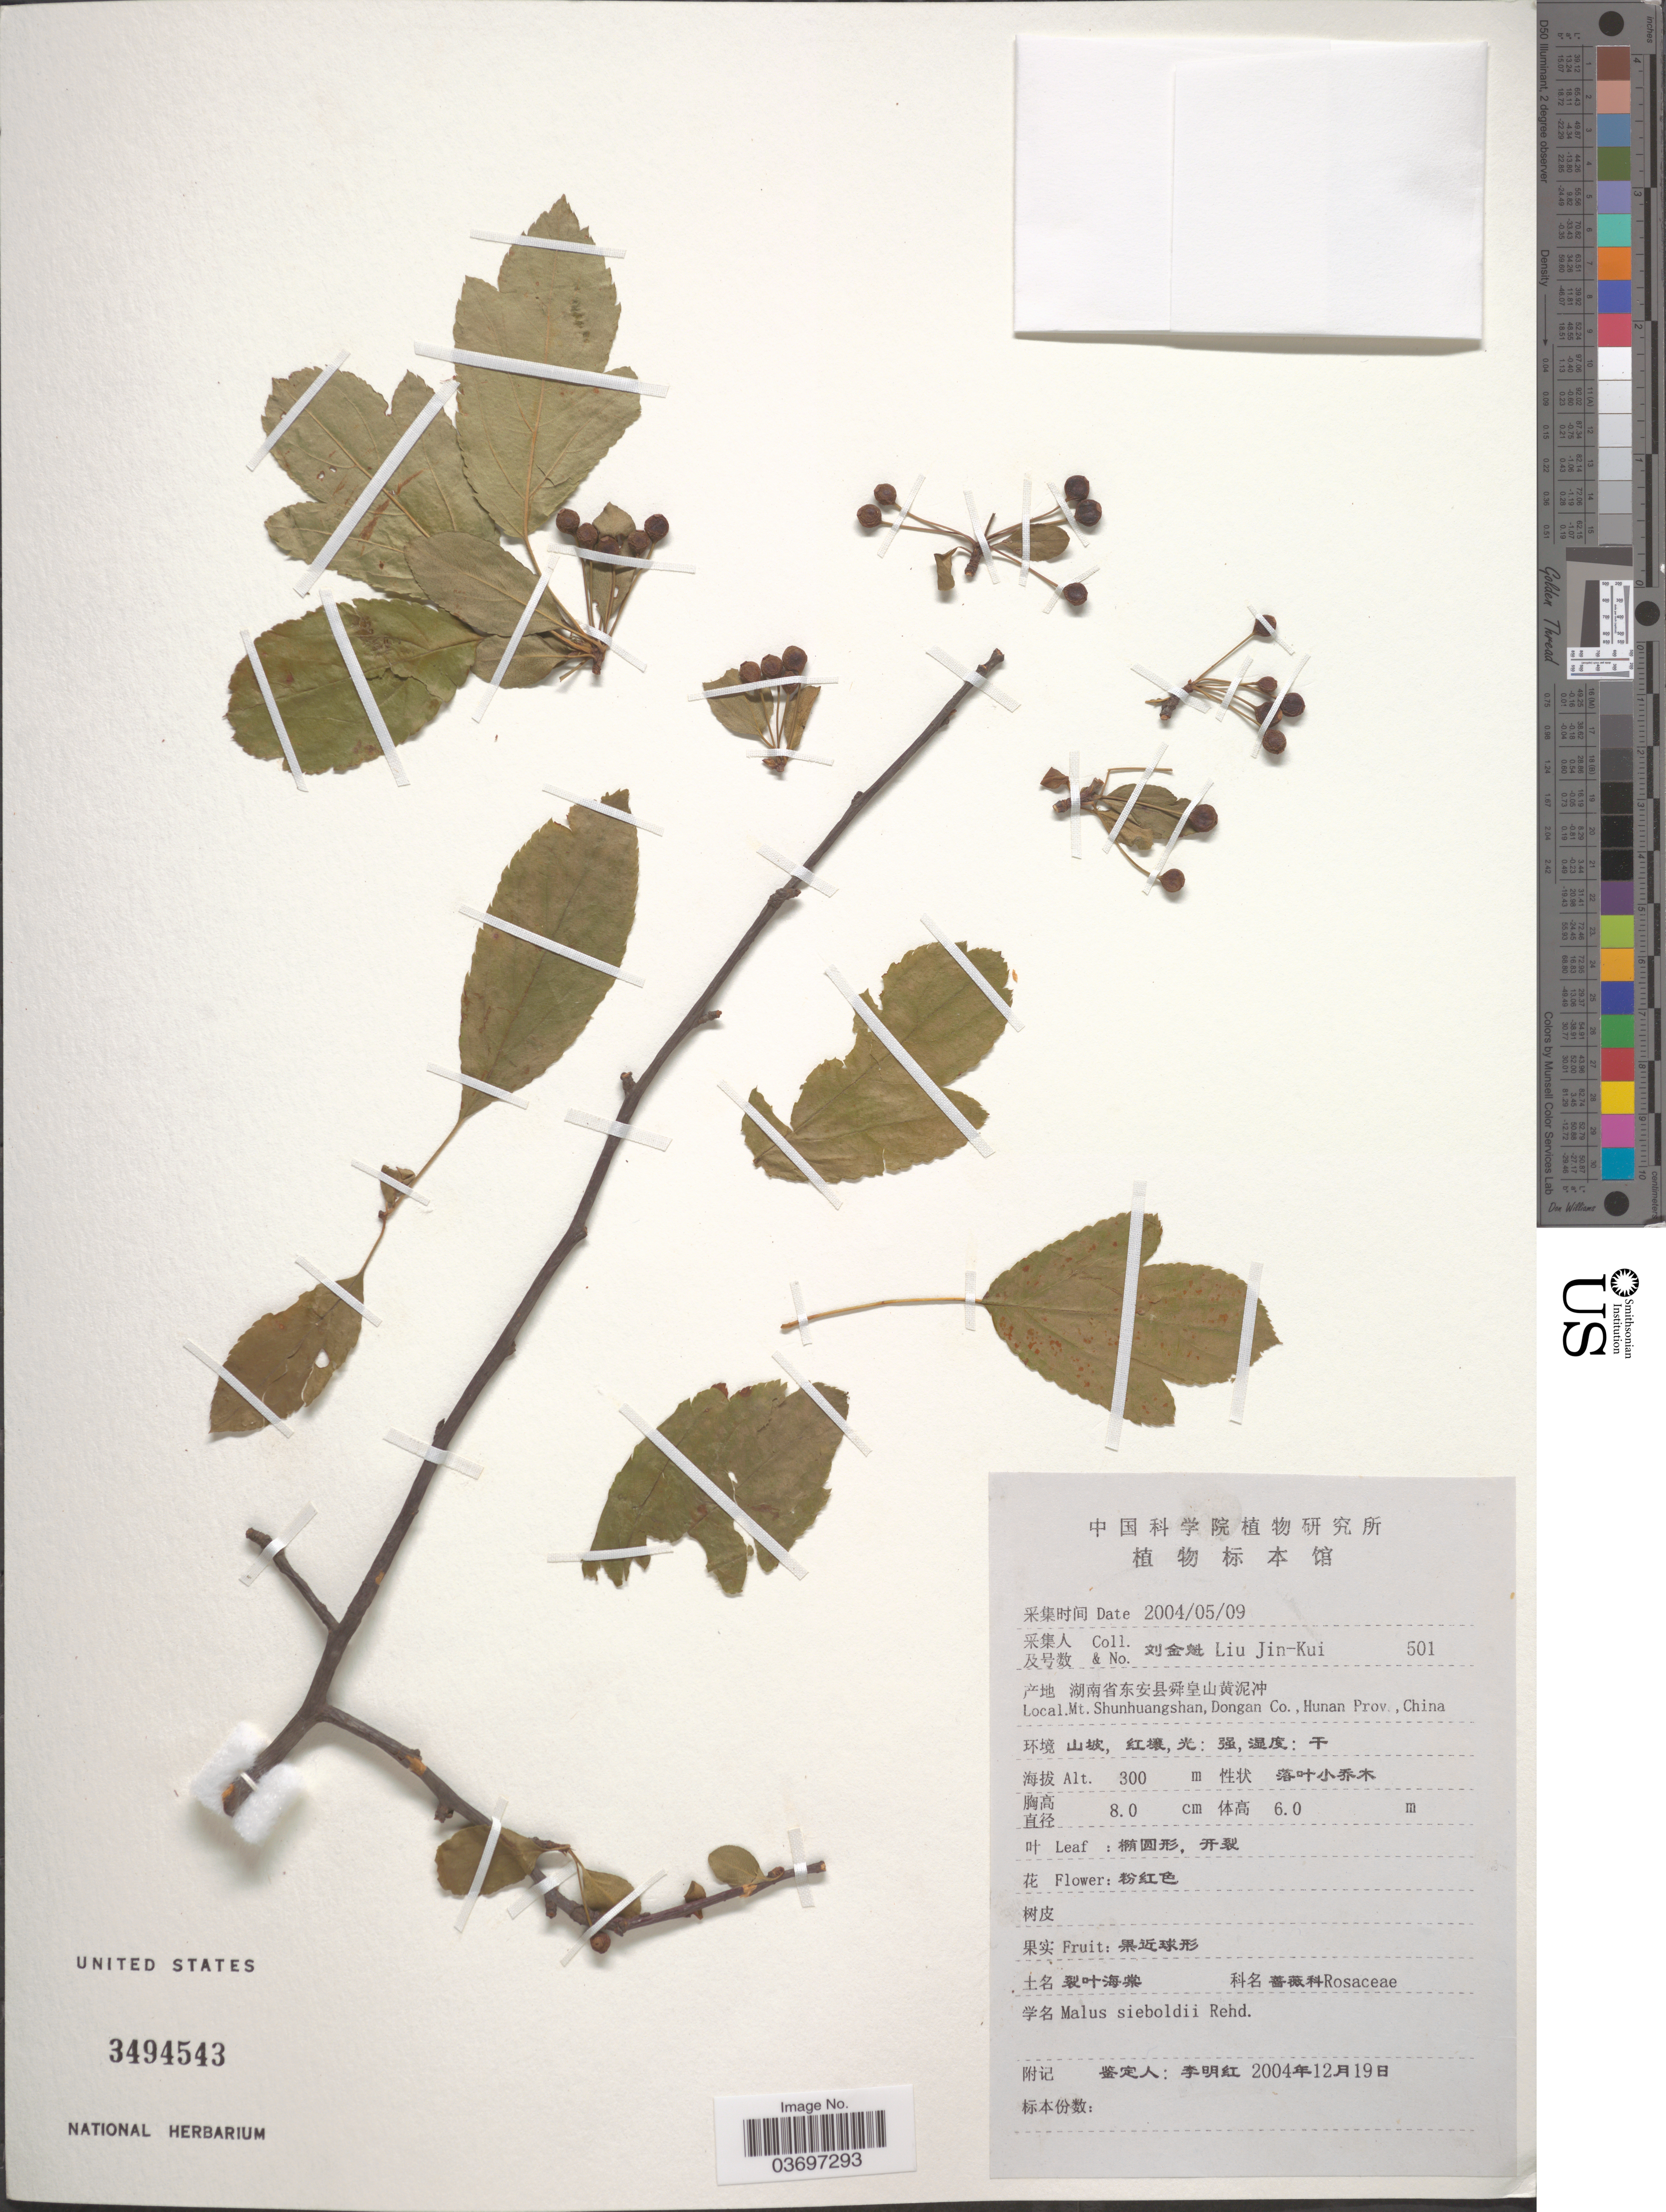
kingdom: Plantae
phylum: Tracheophyta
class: Magnoliopsida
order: Rosales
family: Rosaceae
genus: Malus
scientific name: Malus sieboldii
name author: Rehder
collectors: Liu Jin-Kui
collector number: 501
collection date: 2004-05-09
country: China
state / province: Hunan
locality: Mt. Shunhuangshan, Dongan Co., Hunan Prov.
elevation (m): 300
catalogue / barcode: US 3494543